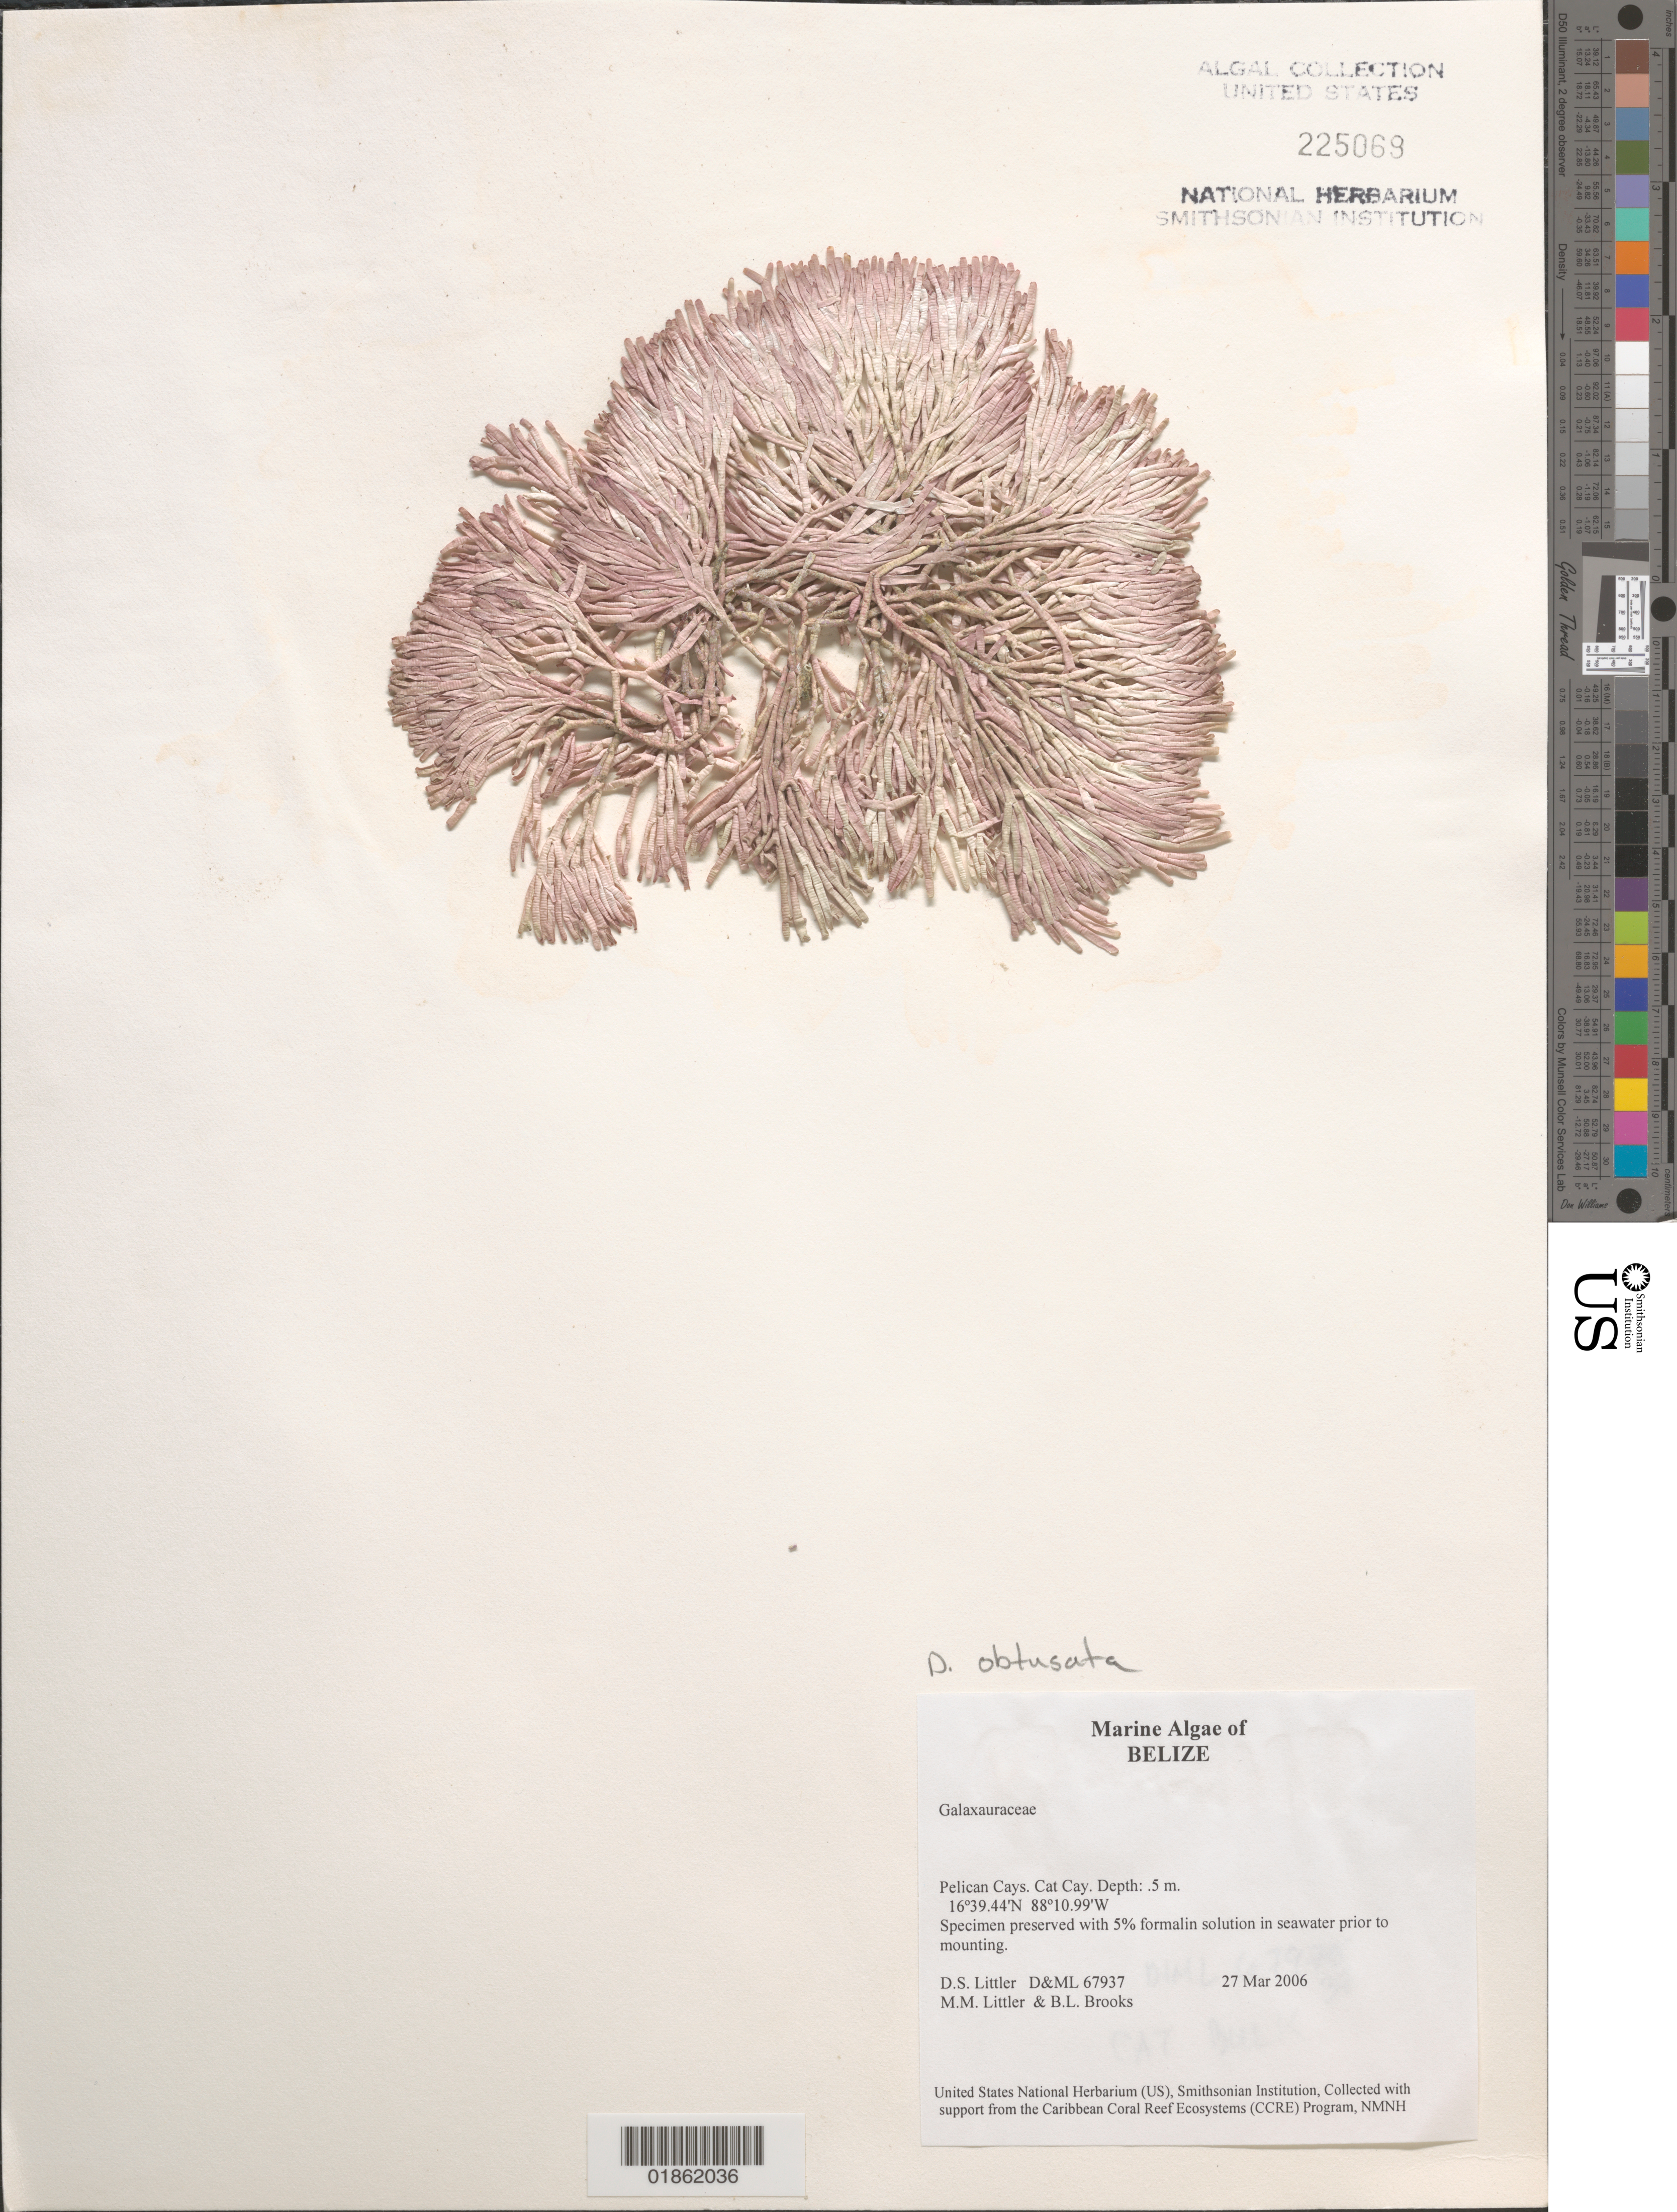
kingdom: Plantae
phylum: Rhodophyta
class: Florideophyceae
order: Nemaliales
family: Galaxauraceae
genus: Galaxaura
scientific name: Galaxaura sp.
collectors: M. M. Littler, D. S. Littler & B. Brooks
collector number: D&ML 67937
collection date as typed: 27 Mar 2006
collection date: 2006-03-27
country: Belize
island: Pelican Cays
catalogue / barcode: US 225069